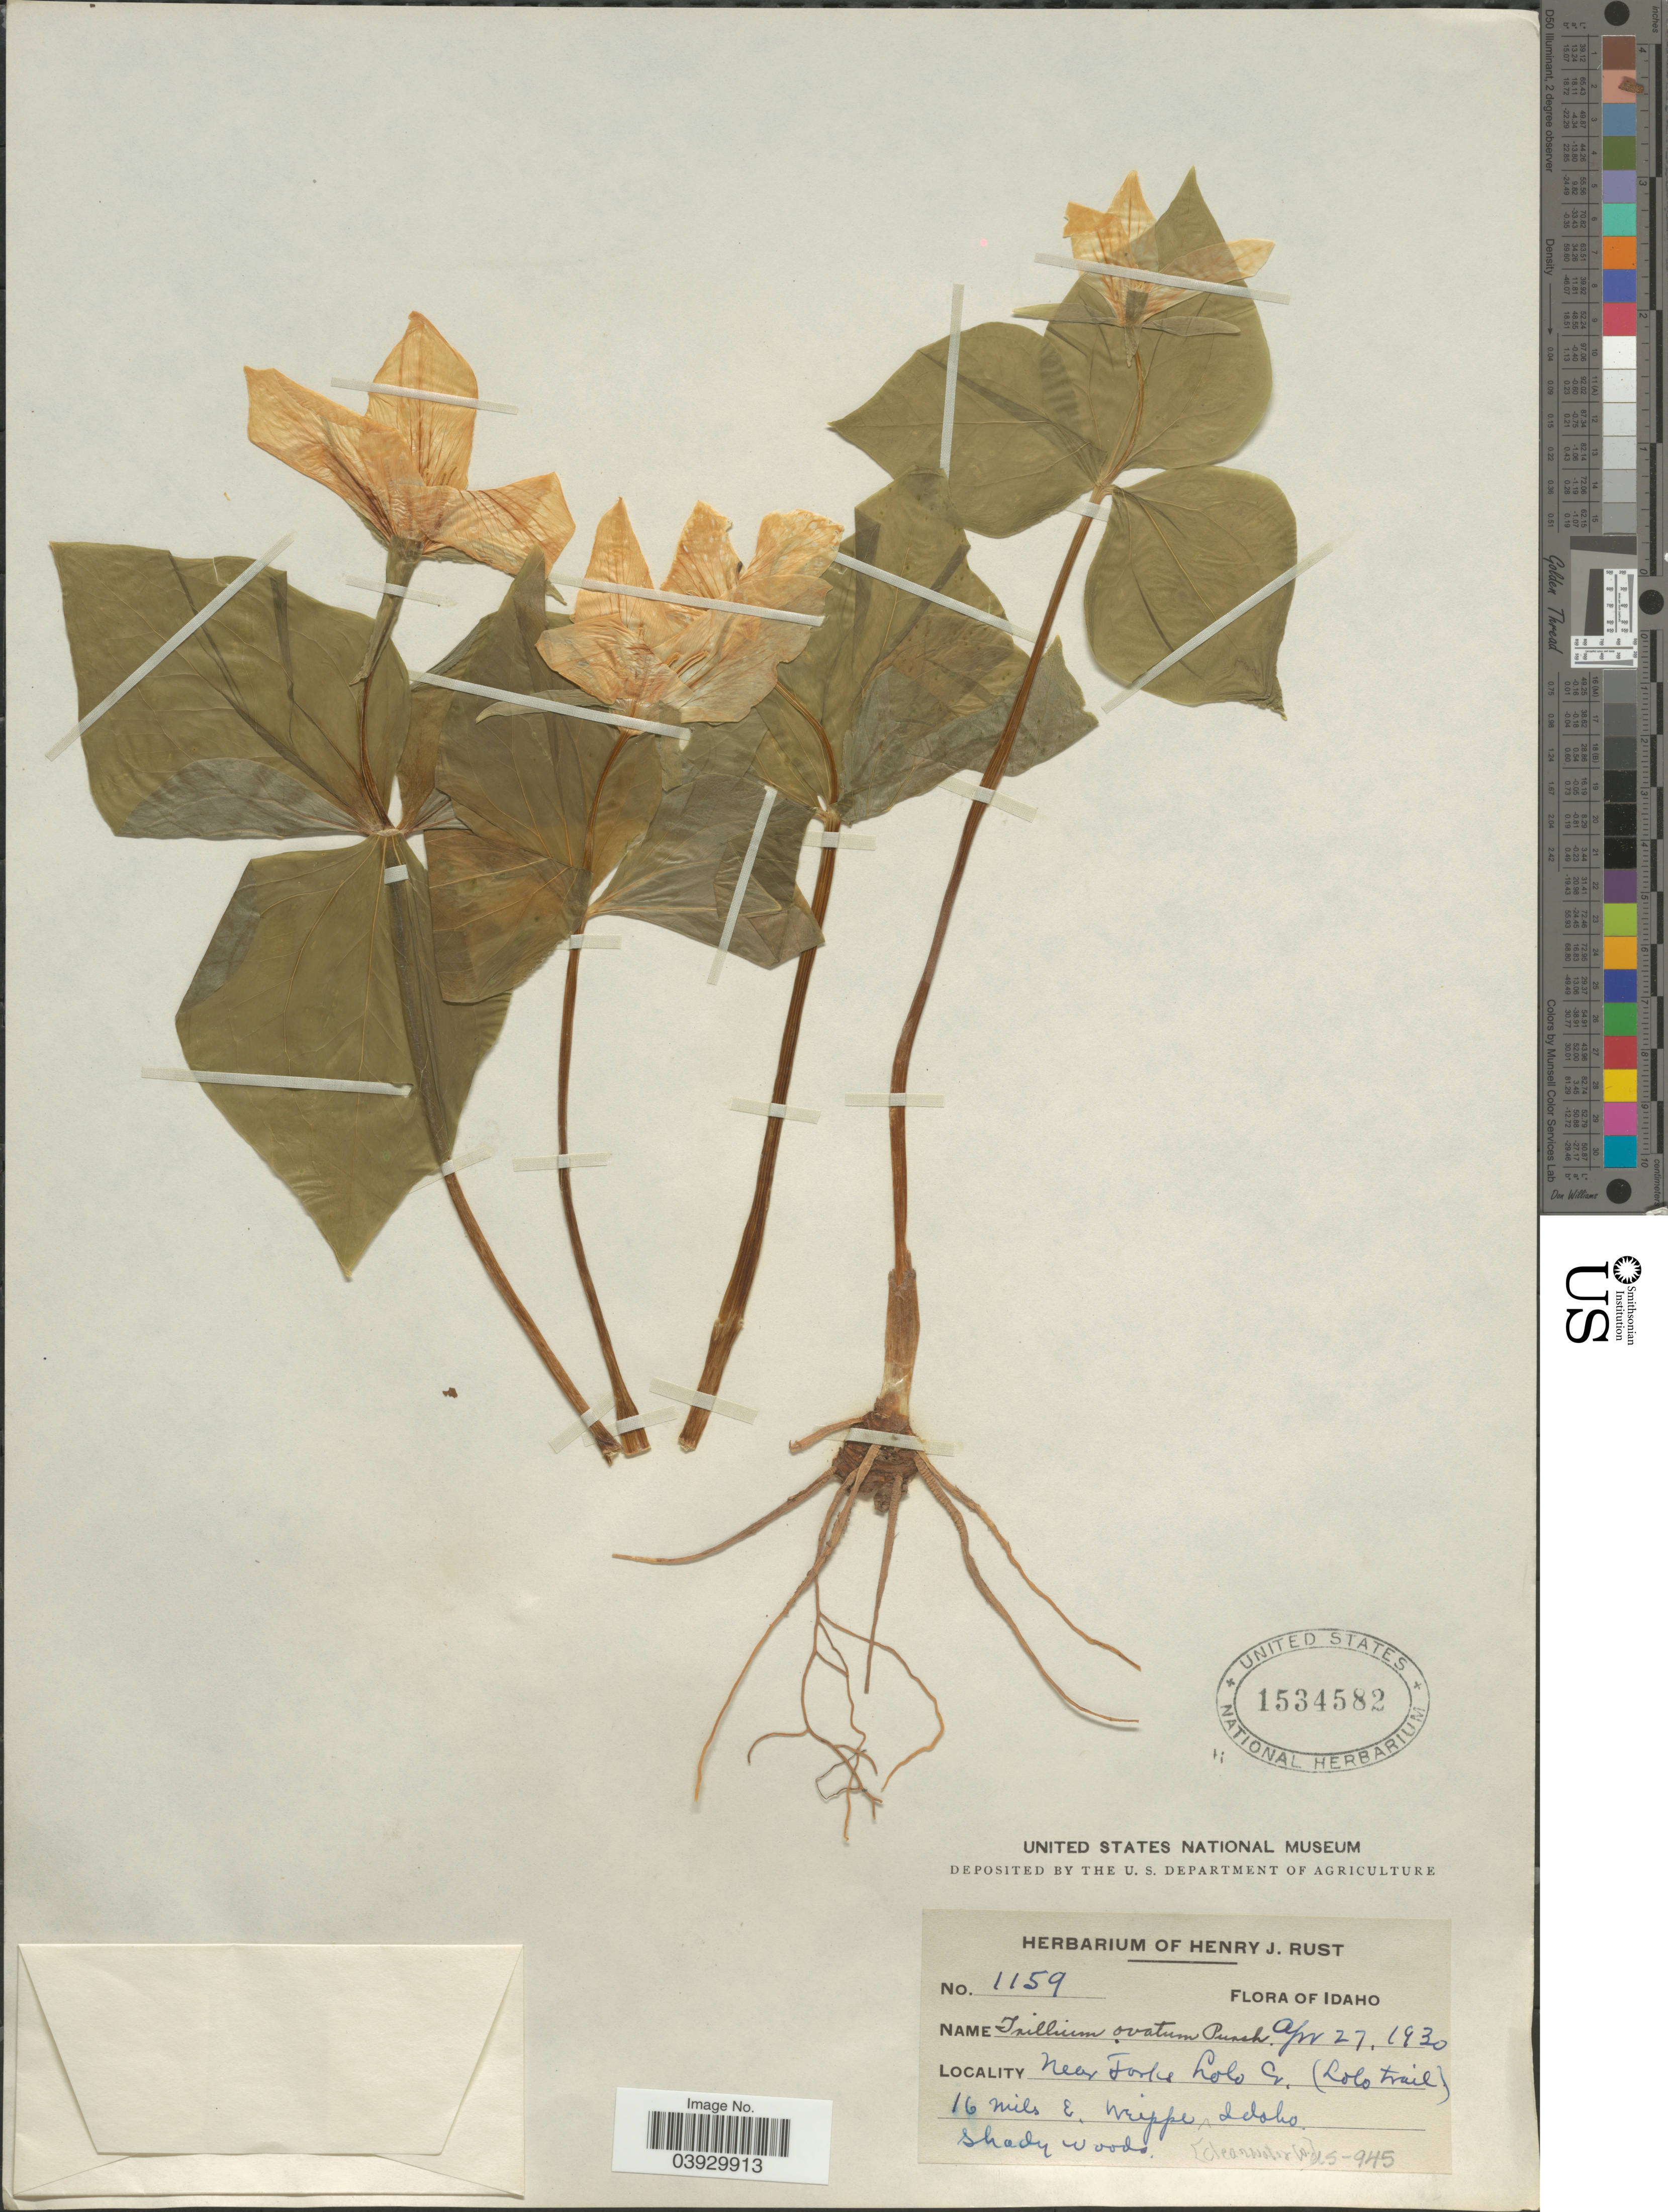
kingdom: Plantae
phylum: Tracheophyta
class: Liliopsida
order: Liliales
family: Melanthiaceae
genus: Trillium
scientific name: Trillium ovatum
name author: Pursh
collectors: ex herb. Henry J. Rust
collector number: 1159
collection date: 1930-04-27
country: United States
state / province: Idaho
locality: Near Forks Lolo Cr. (Lolo trail) 16 miles E. Weippe Clearwater Co.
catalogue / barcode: US 1534582